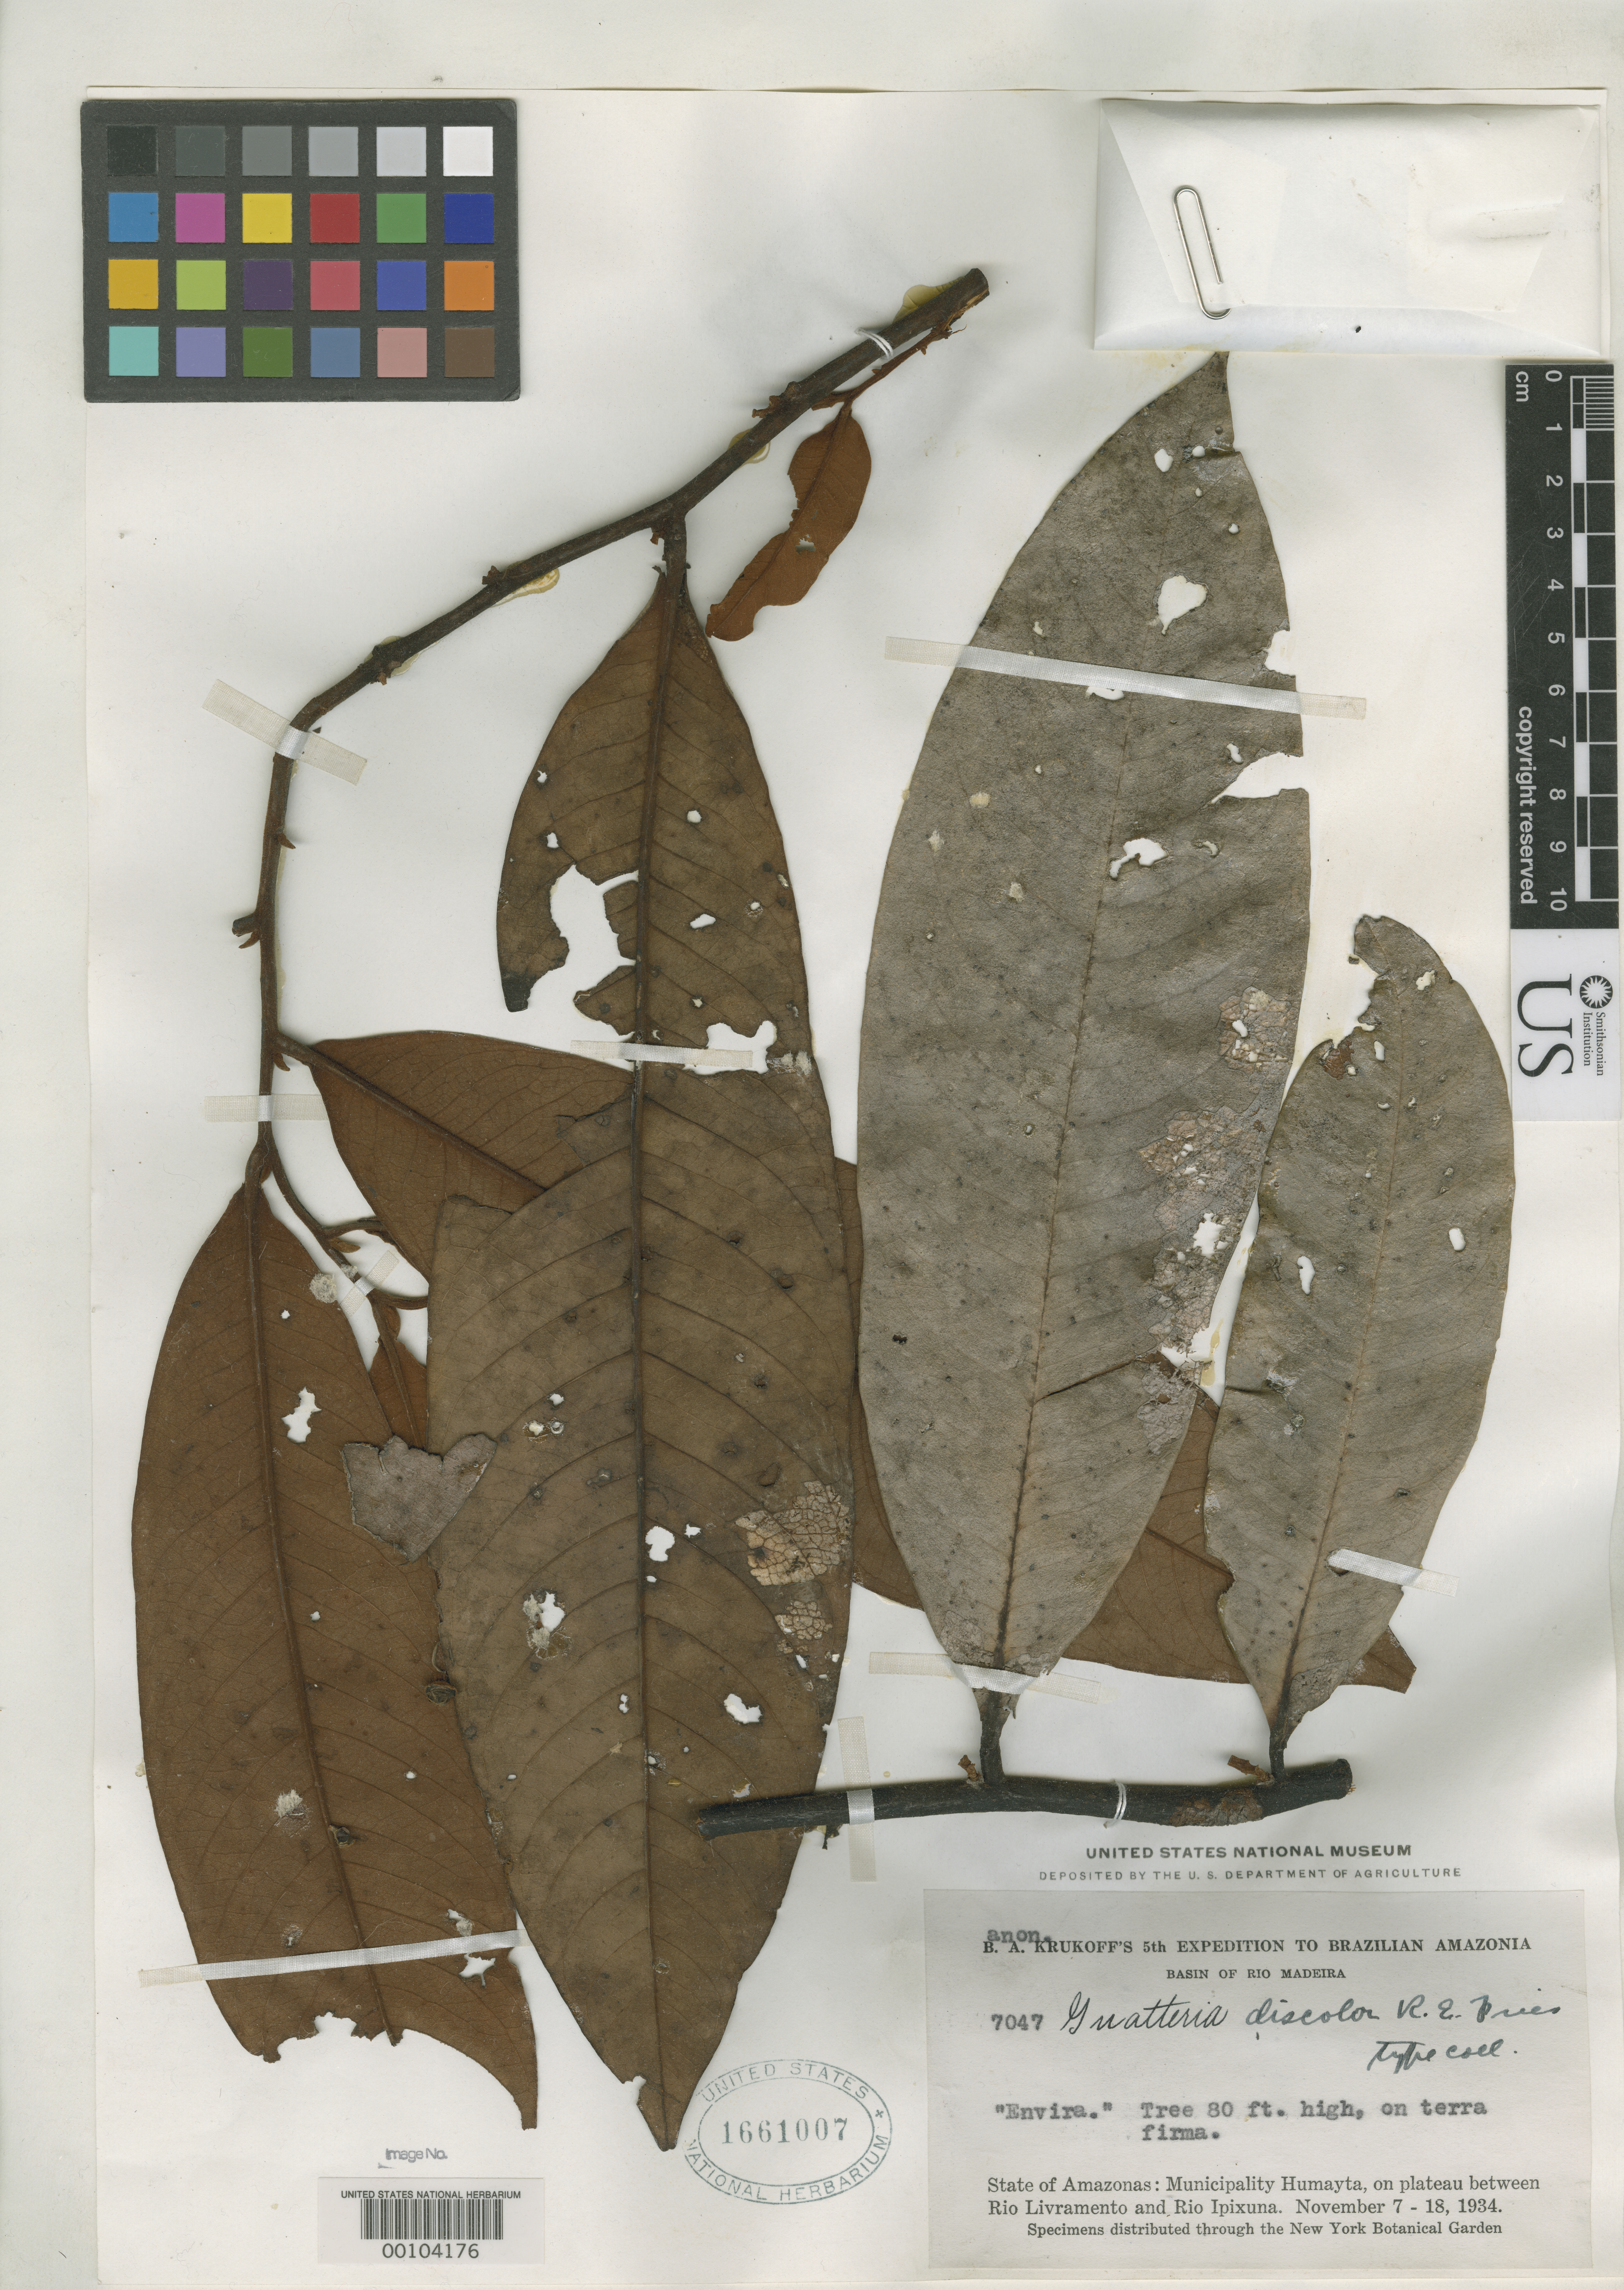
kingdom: Plantae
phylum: Tracheophyta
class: Magnoliopsida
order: Magnoliales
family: Annonaceae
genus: Guatteria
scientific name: Guatteria discolor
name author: R.E. Fr.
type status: Isotype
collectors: B. A. Krukoff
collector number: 7047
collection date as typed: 07 Nov 1934 to 18 Nov 1934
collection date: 1934-11-07/1934-11-18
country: Brazil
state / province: Amazonas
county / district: Humaitá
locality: Plateau between Rio Livramento & Rio Ipixuna.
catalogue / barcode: US 1661007